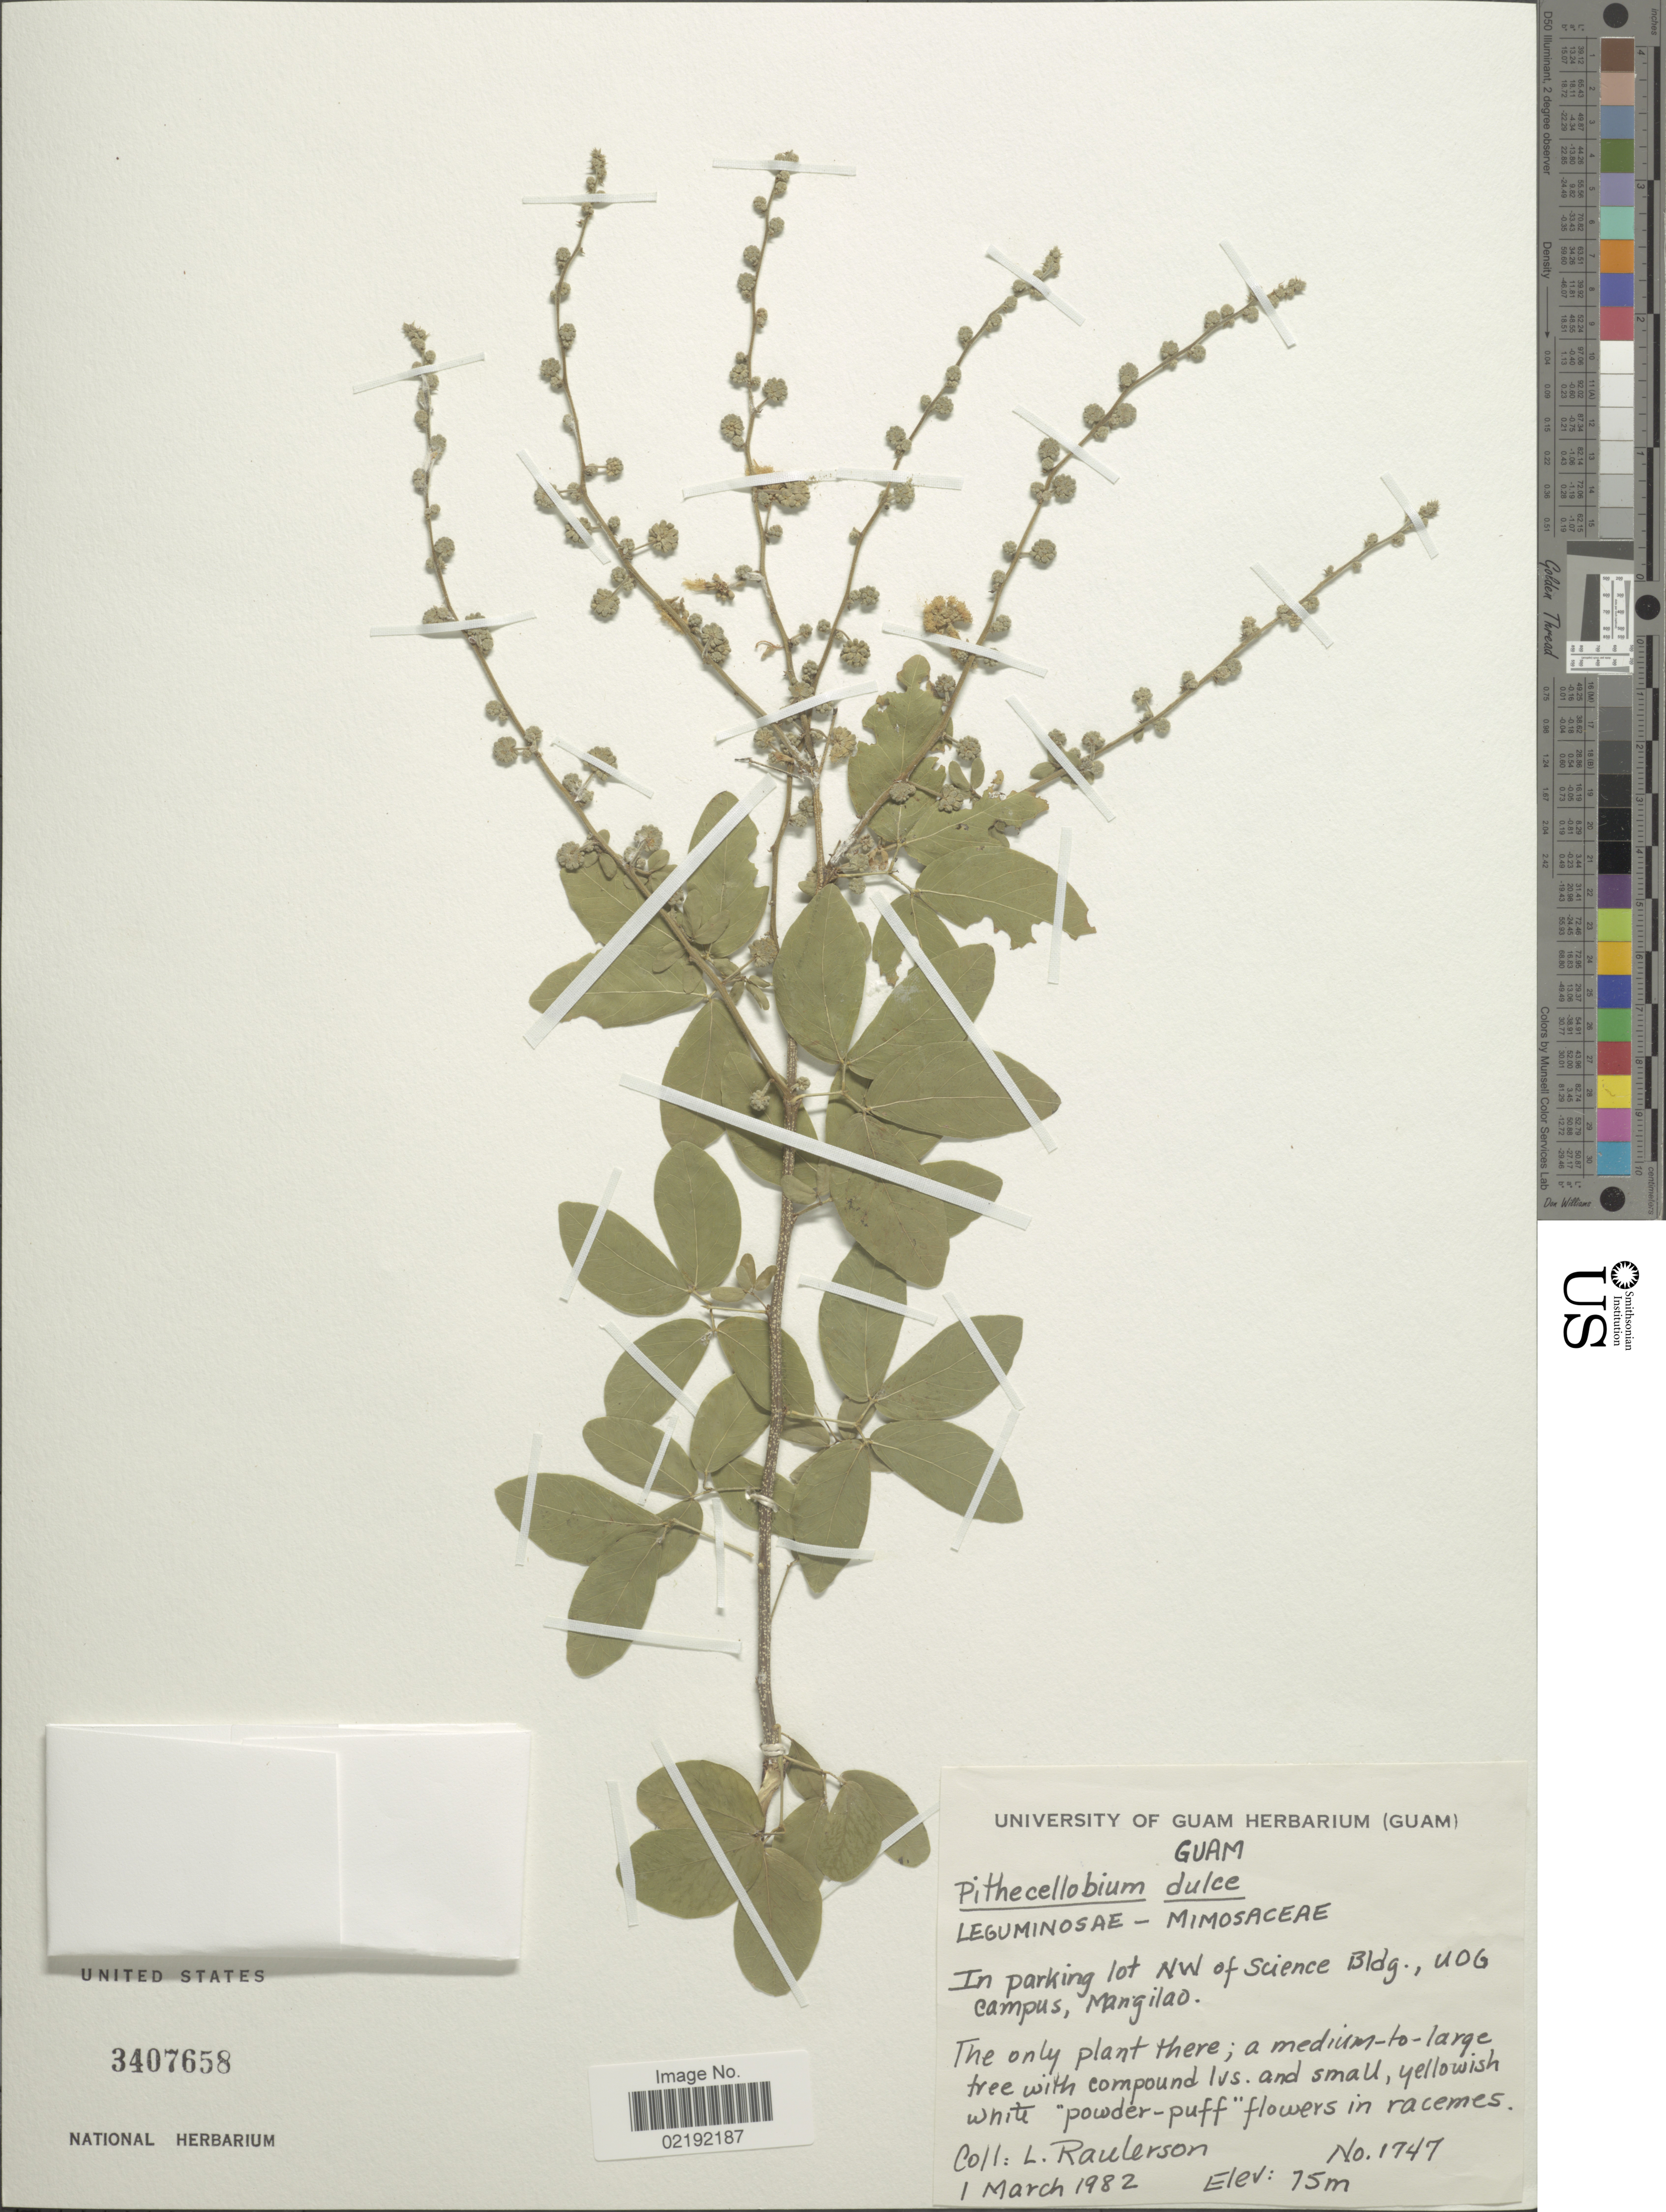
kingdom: Plantae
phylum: Tracheophyta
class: Magnoliopsida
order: Fabales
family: Fabaceae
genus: Pithecellobium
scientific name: Pithecellobium dulce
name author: (Roxb.) Benth.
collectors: L. Raulerson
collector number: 1747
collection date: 1982-03-01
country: Guam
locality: Guam. In parking lot NW of Science Bldg., UOG campus, Mangilao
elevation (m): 75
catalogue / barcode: US 3407658